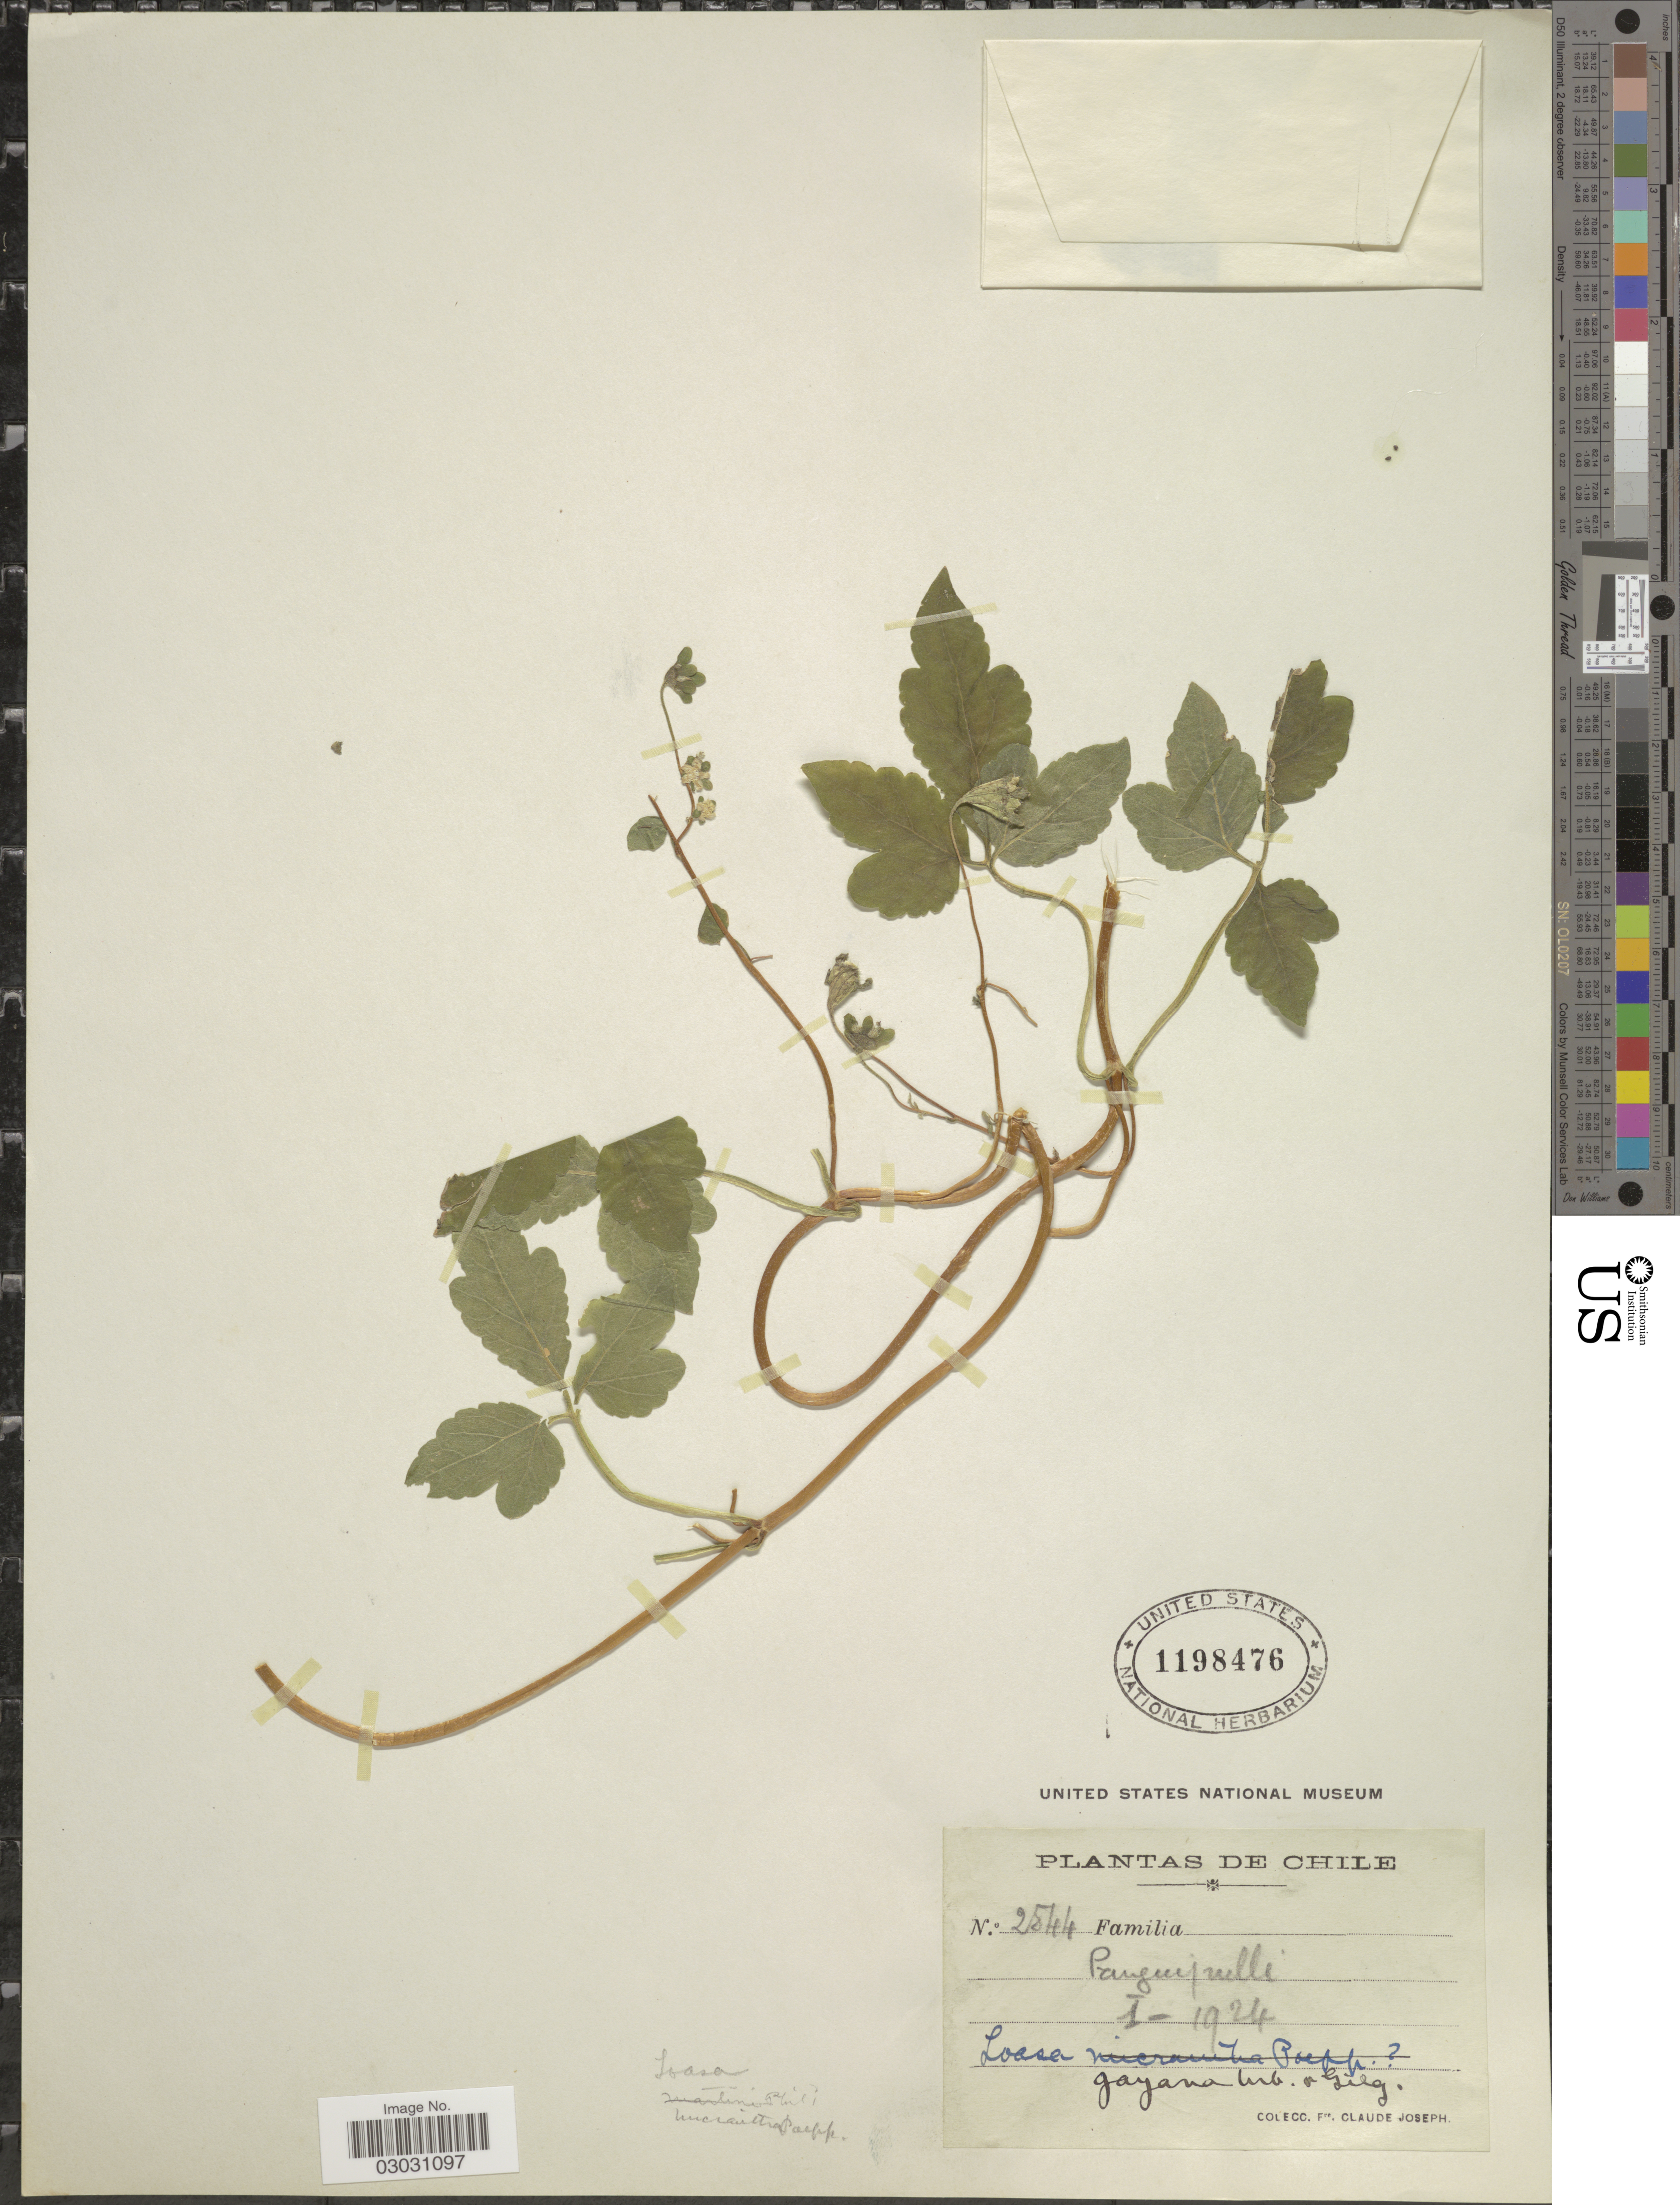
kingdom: Plantae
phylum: Tracheophyta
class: Magnoliopsida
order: Cornales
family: Loasaceae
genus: Grausa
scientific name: Grausa gayana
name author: (Urb. & Gilg) Weigend & R. H. Acuña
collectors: Bro. Claude-Joseph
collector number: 2544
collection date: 1924-01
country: Chile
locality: Panguipulli.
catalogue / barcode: US 1198476